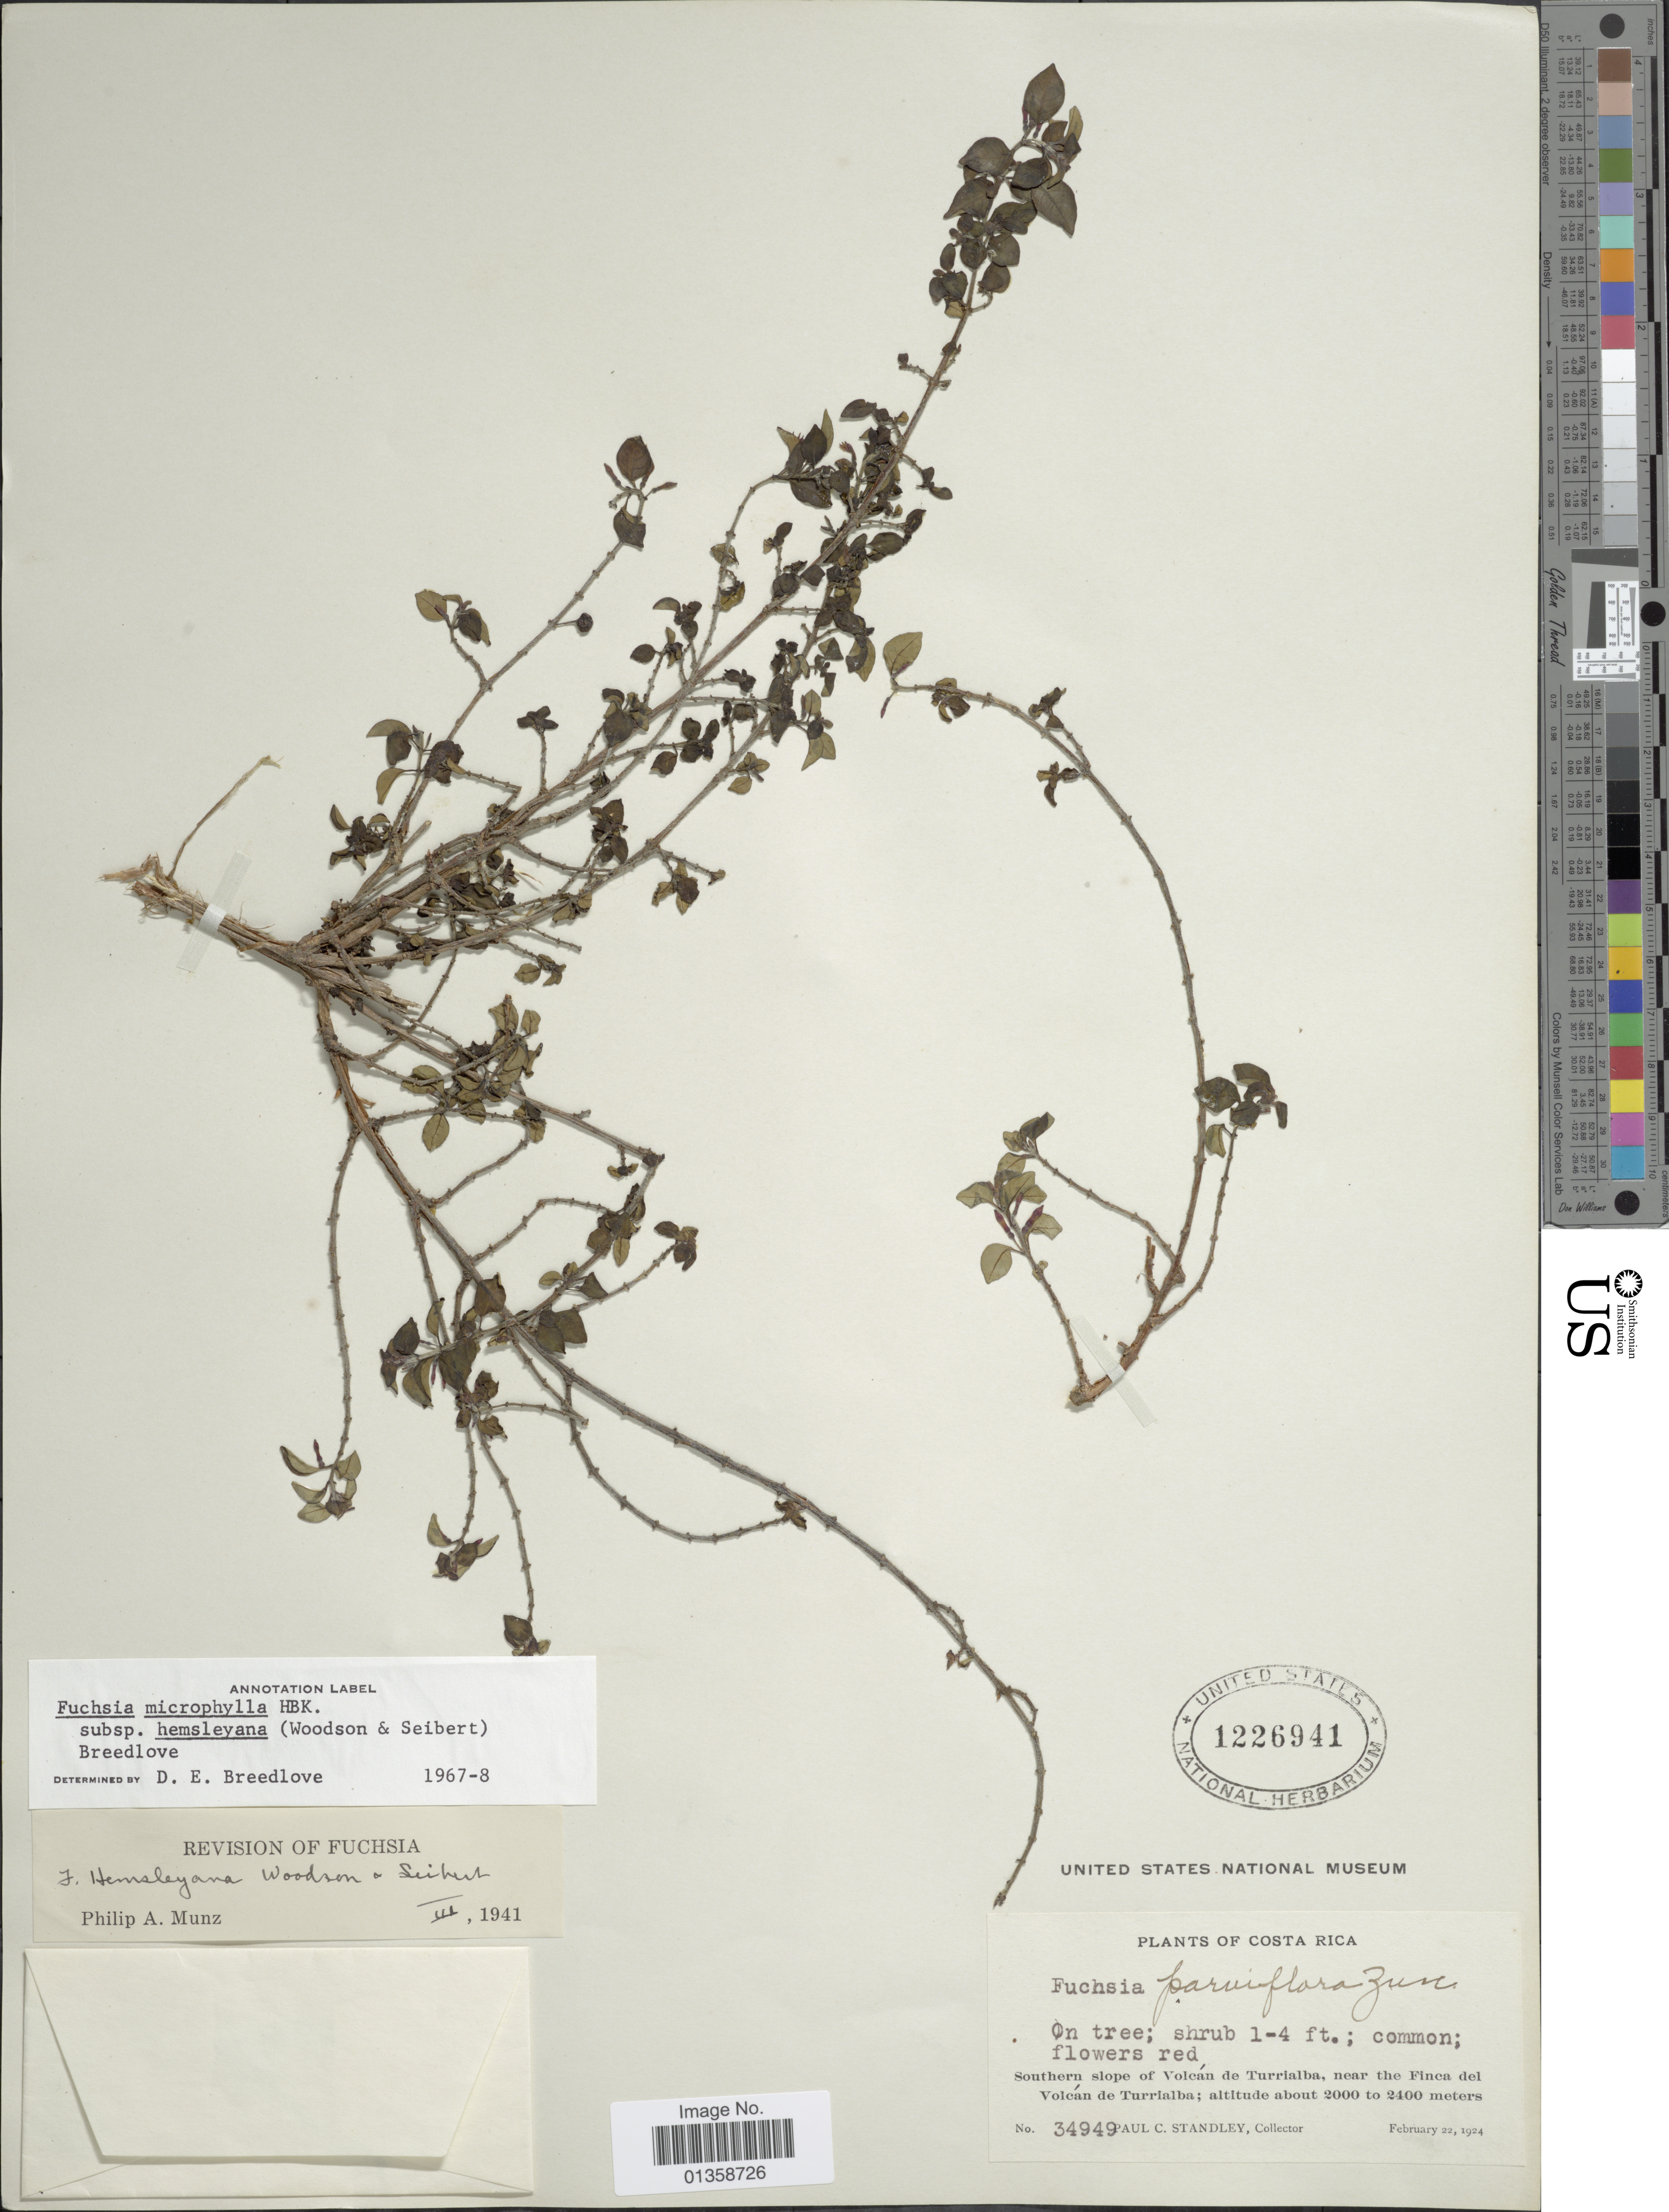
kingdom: Plantae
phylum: Tracheophyta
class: Magnoliopsida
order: Myrtales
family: Onagraceae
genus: Fuchsia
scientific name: Fuchsia microphylla subsp. hemsleyana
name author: (Woodson & Seibert) Breedlove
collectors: P. C. Standley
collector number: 34949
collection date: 1924-02-22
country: Costa Rica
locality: Southern slope of Volcán de Turrialba, near the Finca del Volcán de Turrialba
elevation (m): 2000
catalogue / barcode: US 1226941